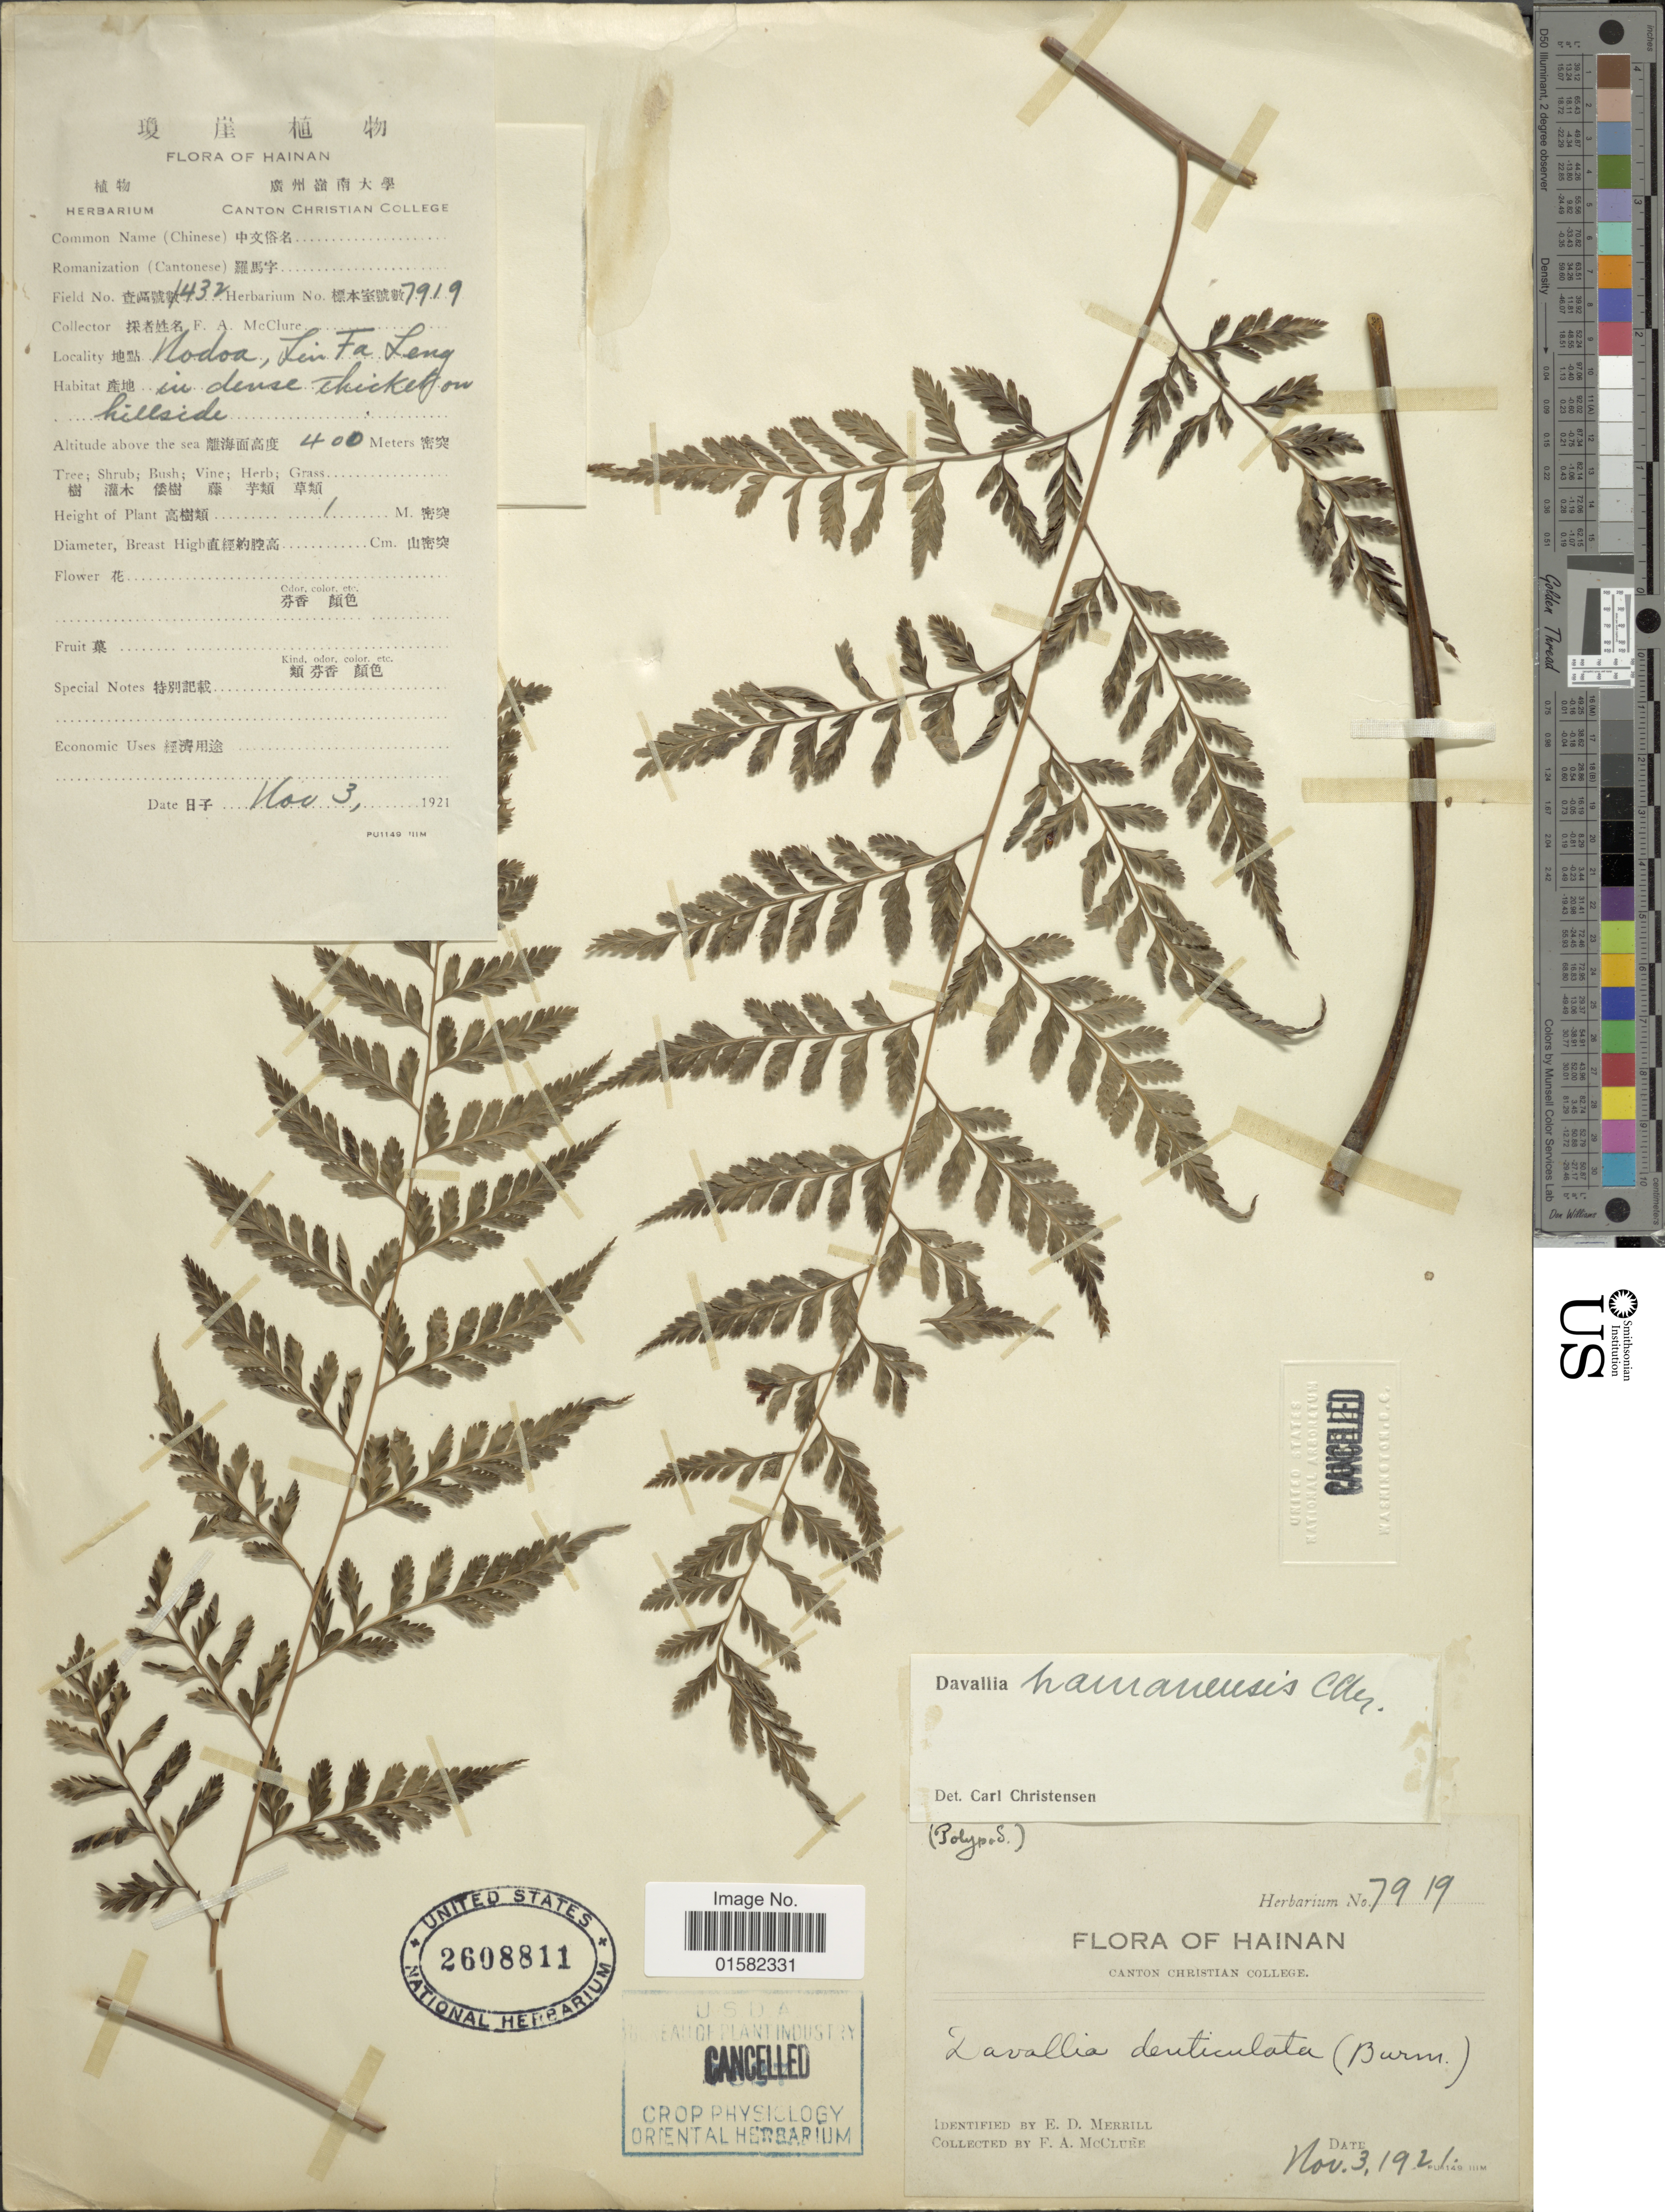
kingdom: Plantae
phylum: Tracheophyta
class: Polypodiopsida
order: Polypodiales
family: Davalliaceae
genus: Wibelia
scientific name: Wibelia denticulata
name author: (Burm. f.) M. Kato & Tsutsumi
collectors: F. A. McClure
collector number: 1432/7919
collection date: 1921-11-03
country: China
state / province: Hainan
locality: Nodoa, Lin Fa Leng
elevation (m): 400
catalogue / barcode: US 2608811